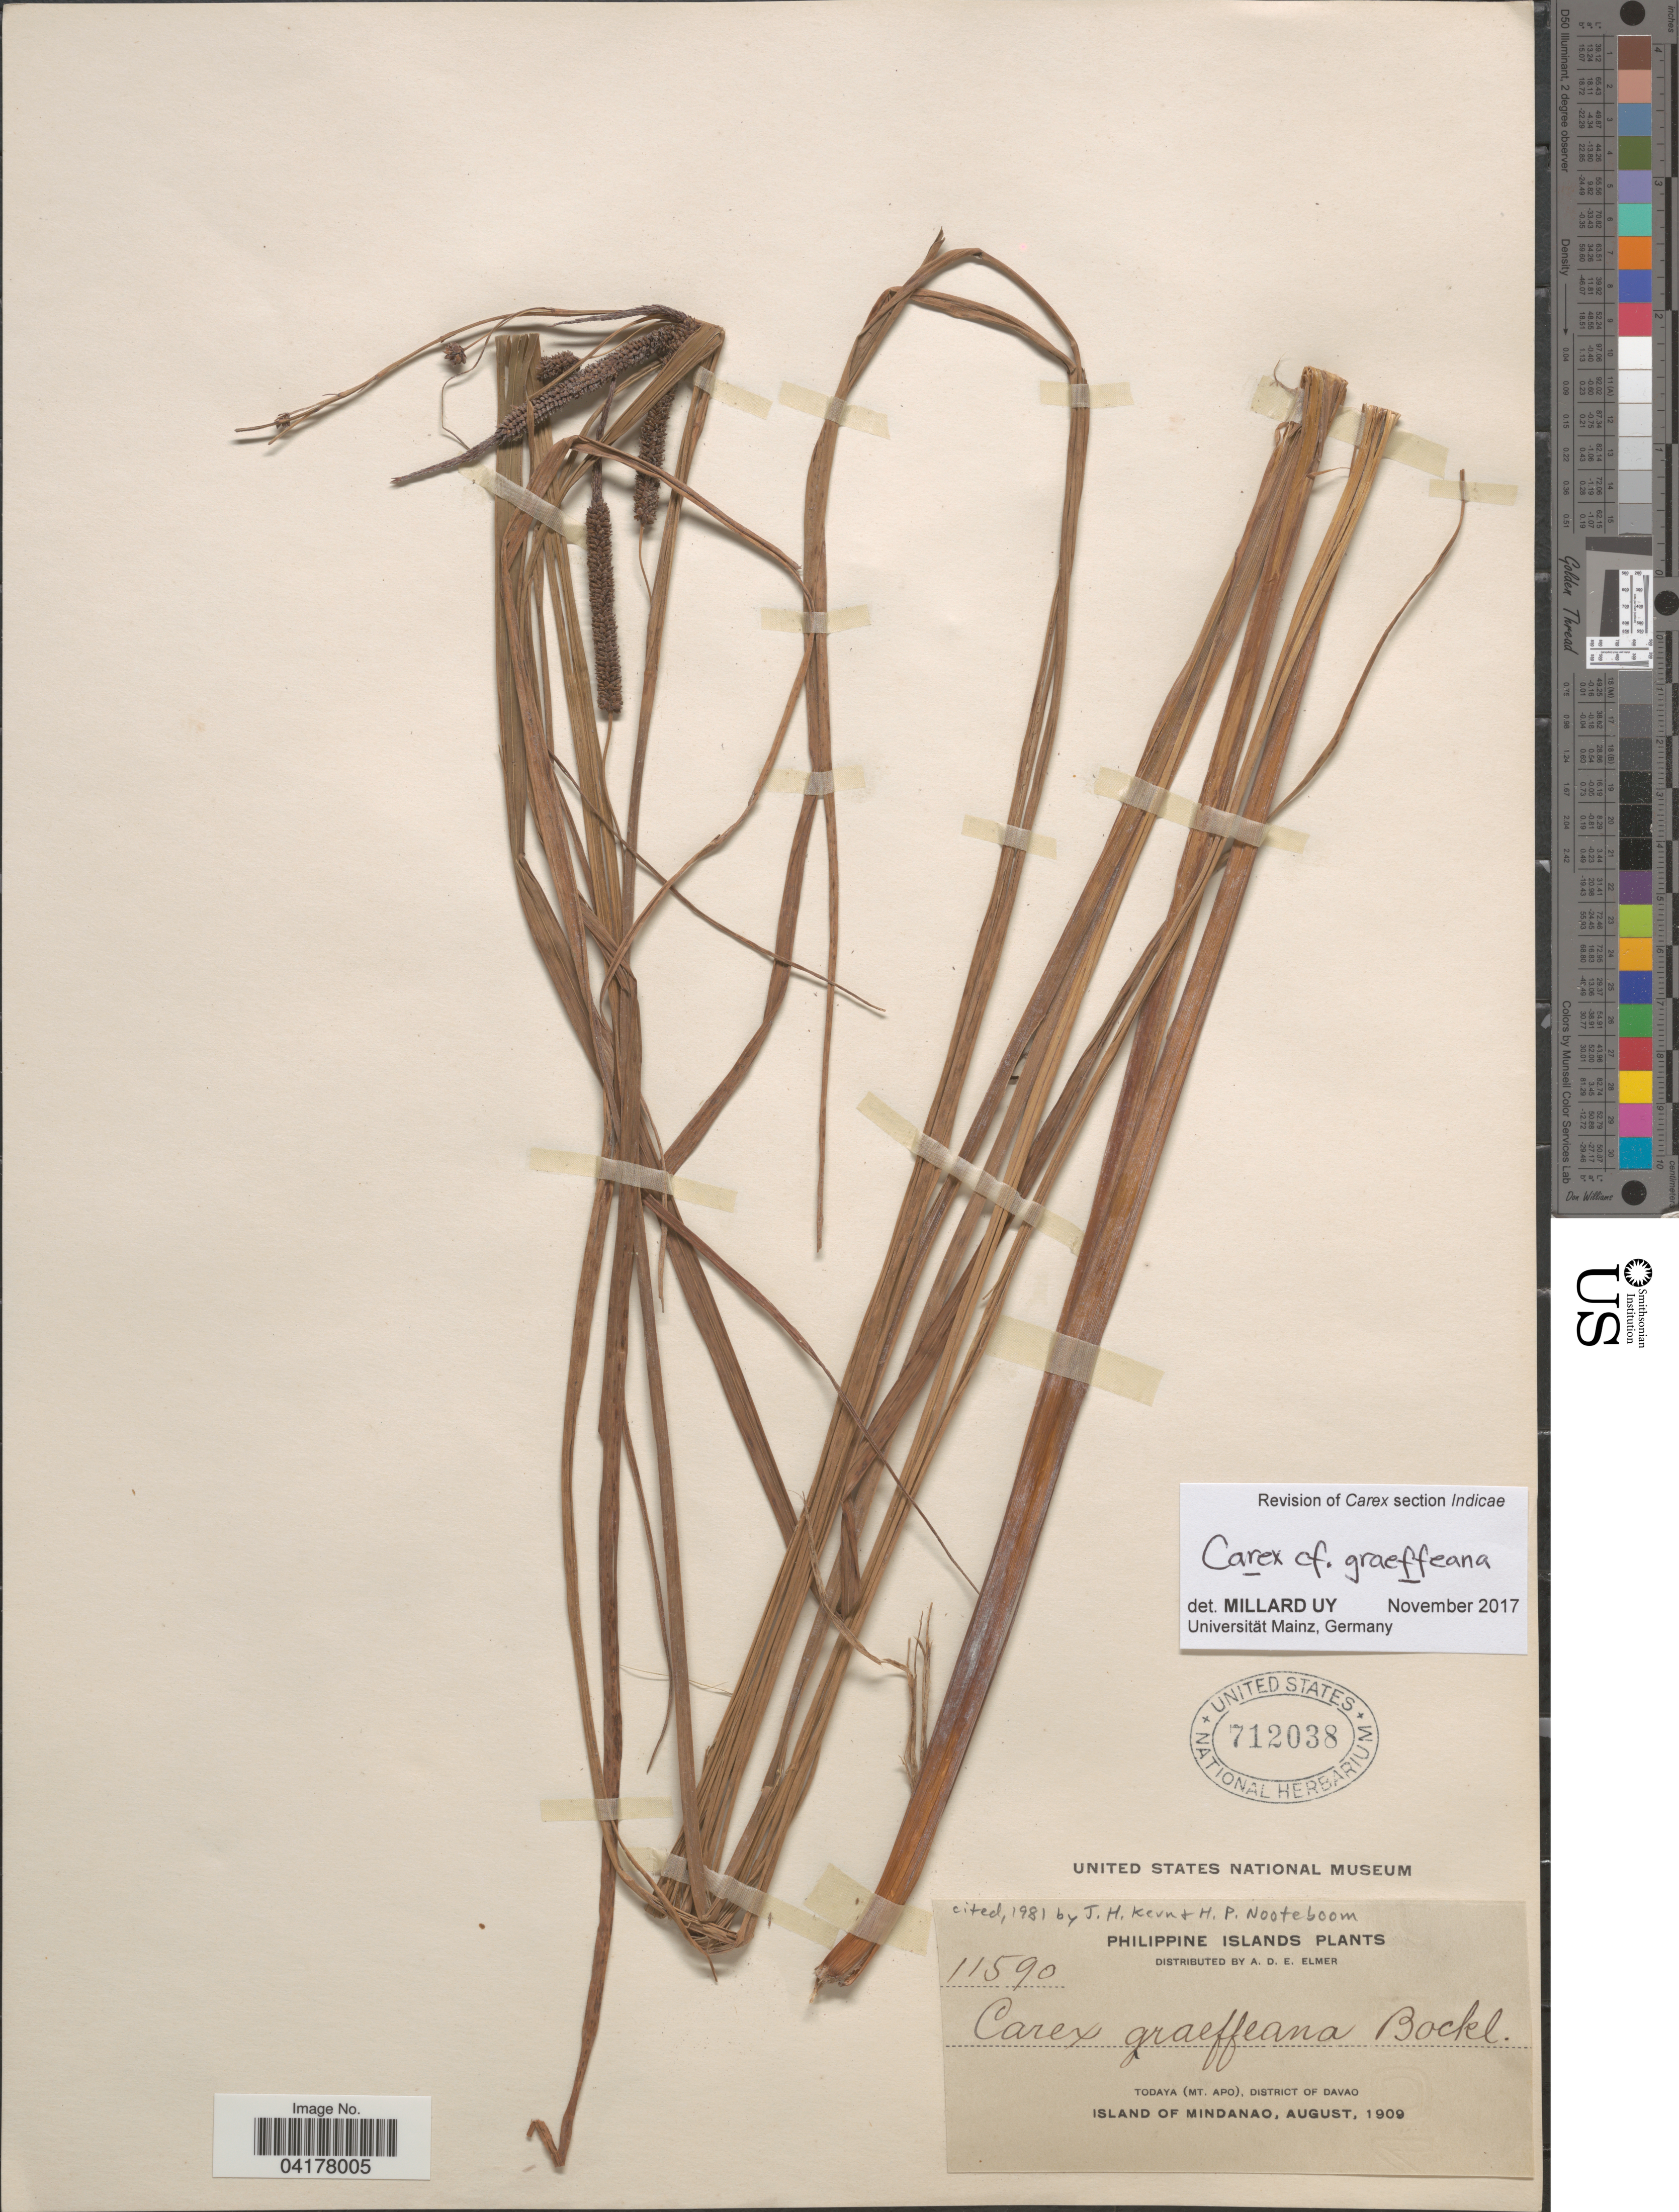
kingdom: Plantae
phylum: Tracheophyta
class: Liliopsida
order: Poales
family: Cyperaceae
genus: Carex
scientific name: Carex graeffeana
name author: Boeckeler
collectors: A. D. E. Elmer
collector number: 11590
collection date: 1909-08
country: Philippines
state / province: Davao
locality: Philippine Islands. Todaya (Mt. Apo), District of Davao. Island of Mindanao.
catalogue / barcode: US 712038